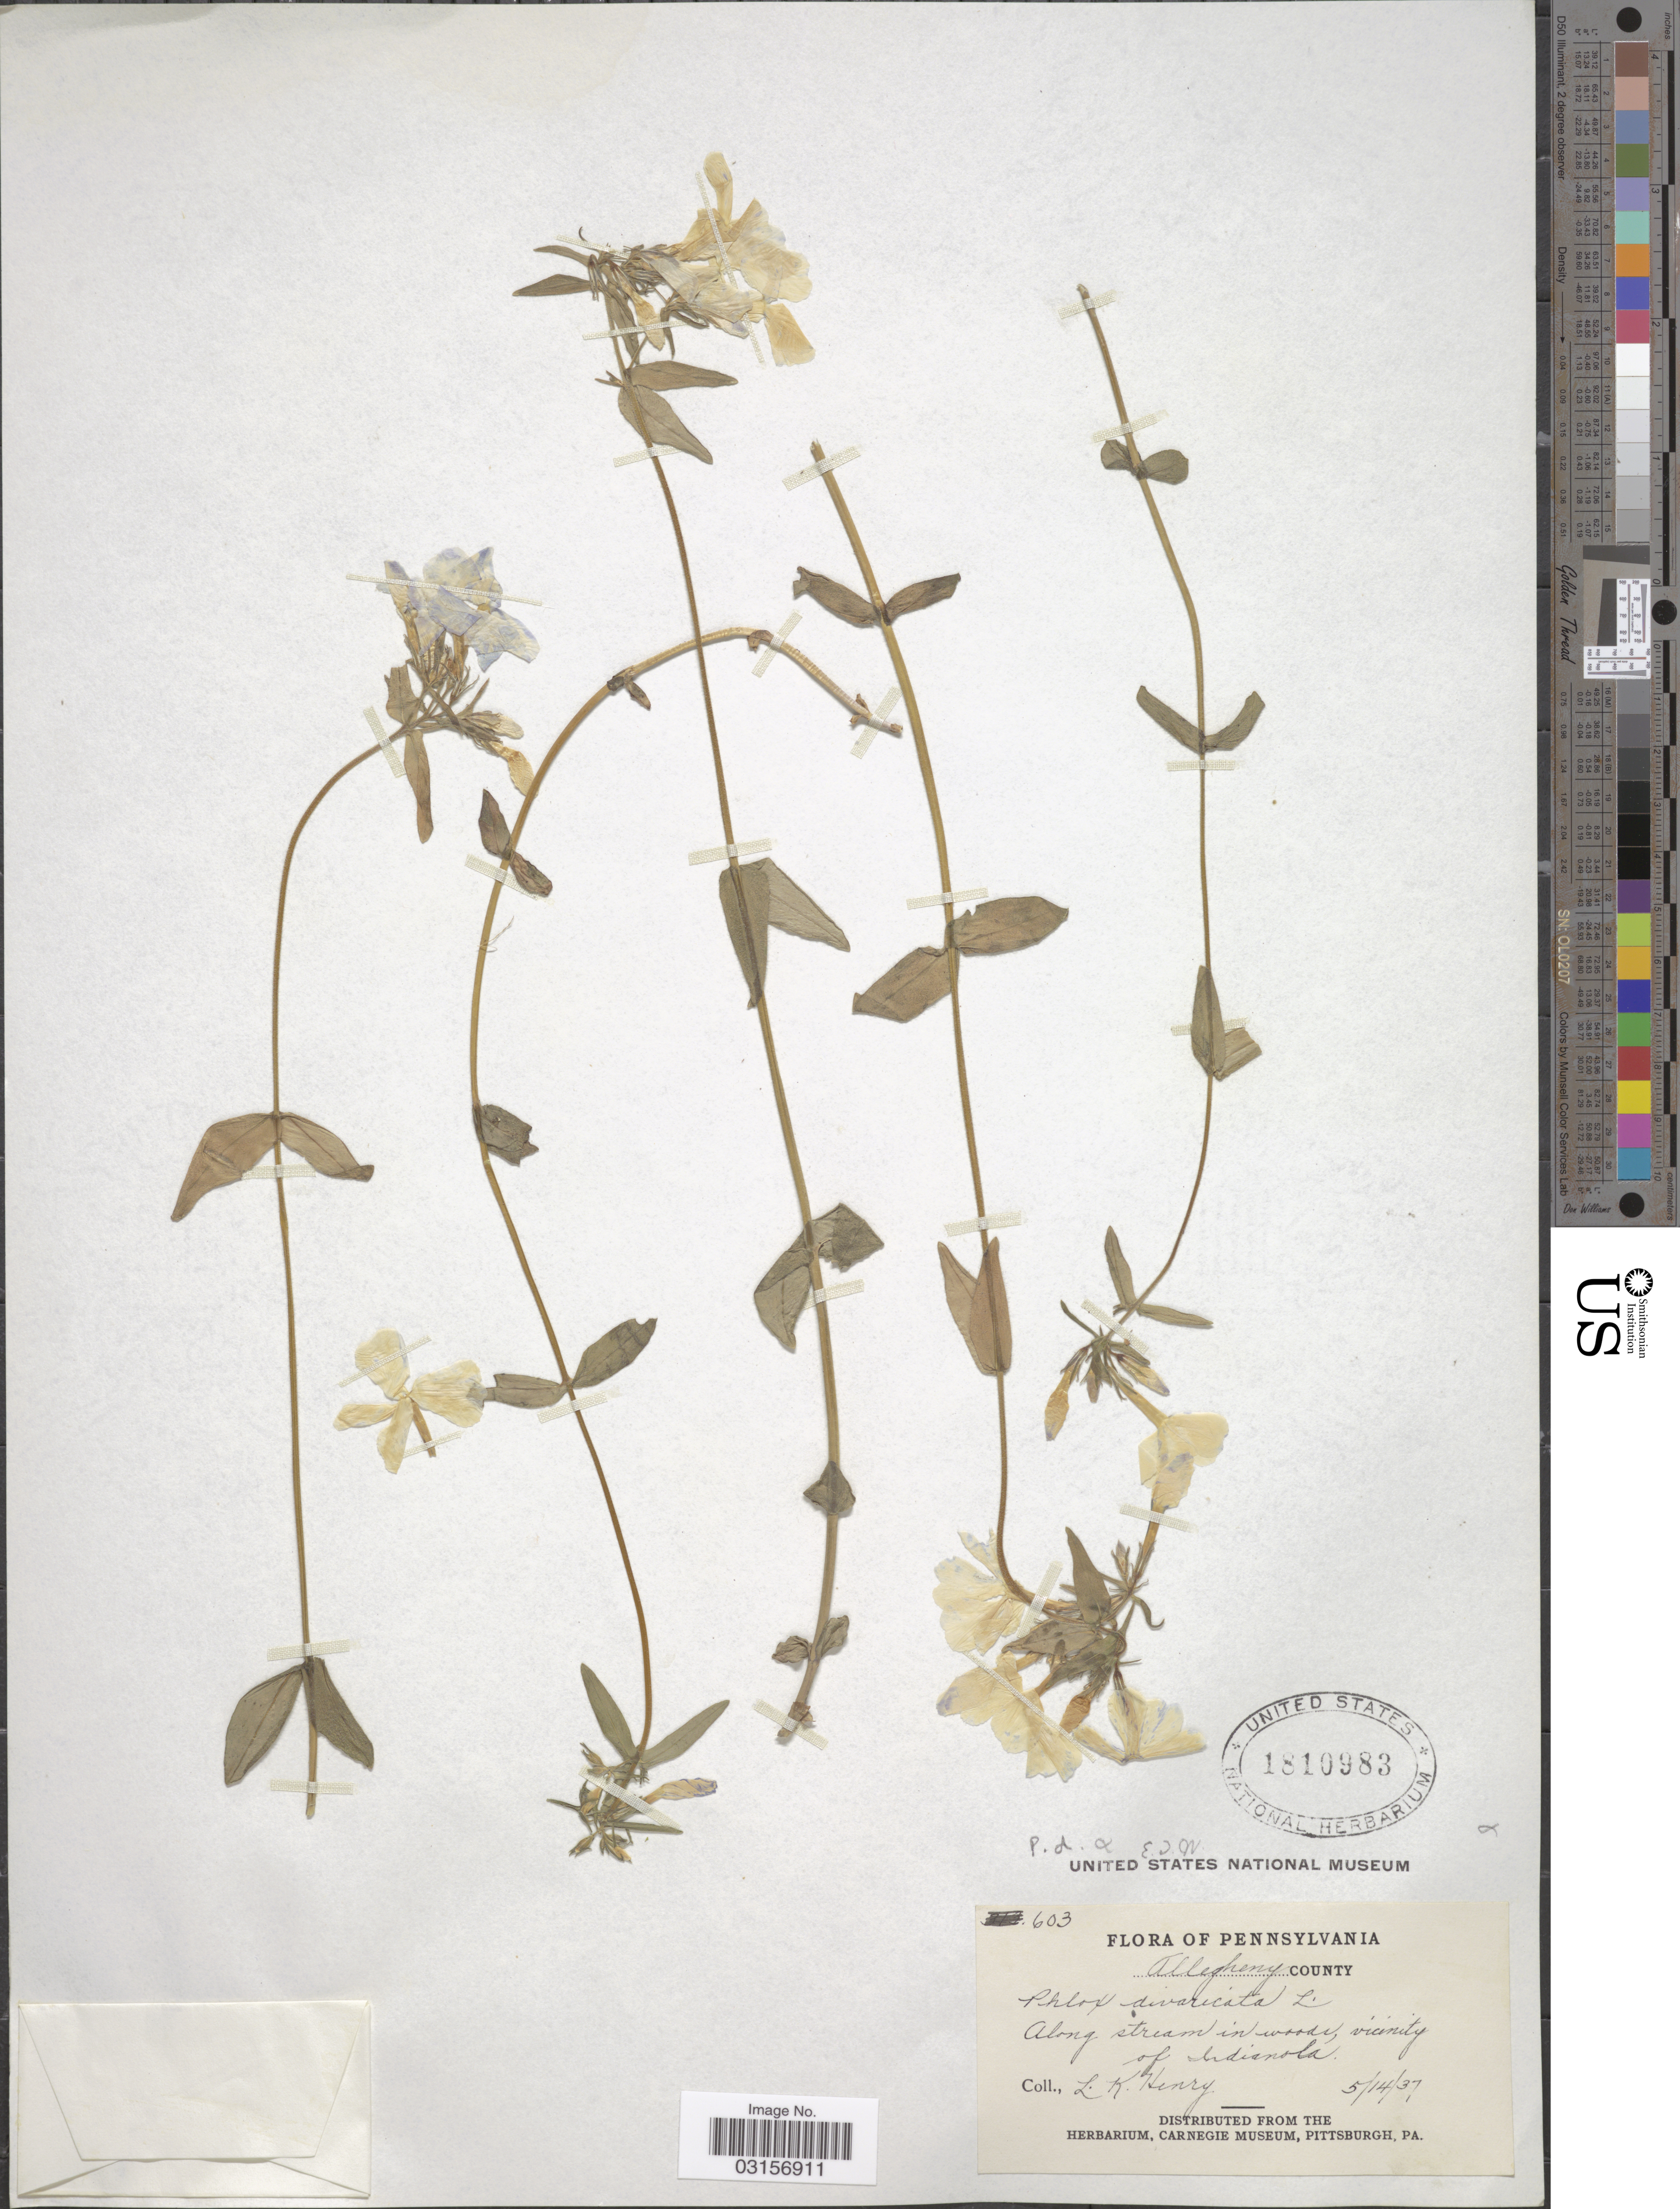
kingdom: Plantae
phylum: Tracheophyta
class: Magnoliopsida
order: Ericales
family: Polemoniaceae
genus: Phlox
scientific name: Phlox divaricata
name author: L.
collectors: L. K. Henry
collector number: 603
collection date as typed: Transcribed d/m/y: 14/5/37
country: United States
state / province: Pennsylvania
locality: Allegheny County, Along stream in woods, vicinity of Indianola.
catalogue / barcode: US 1810983